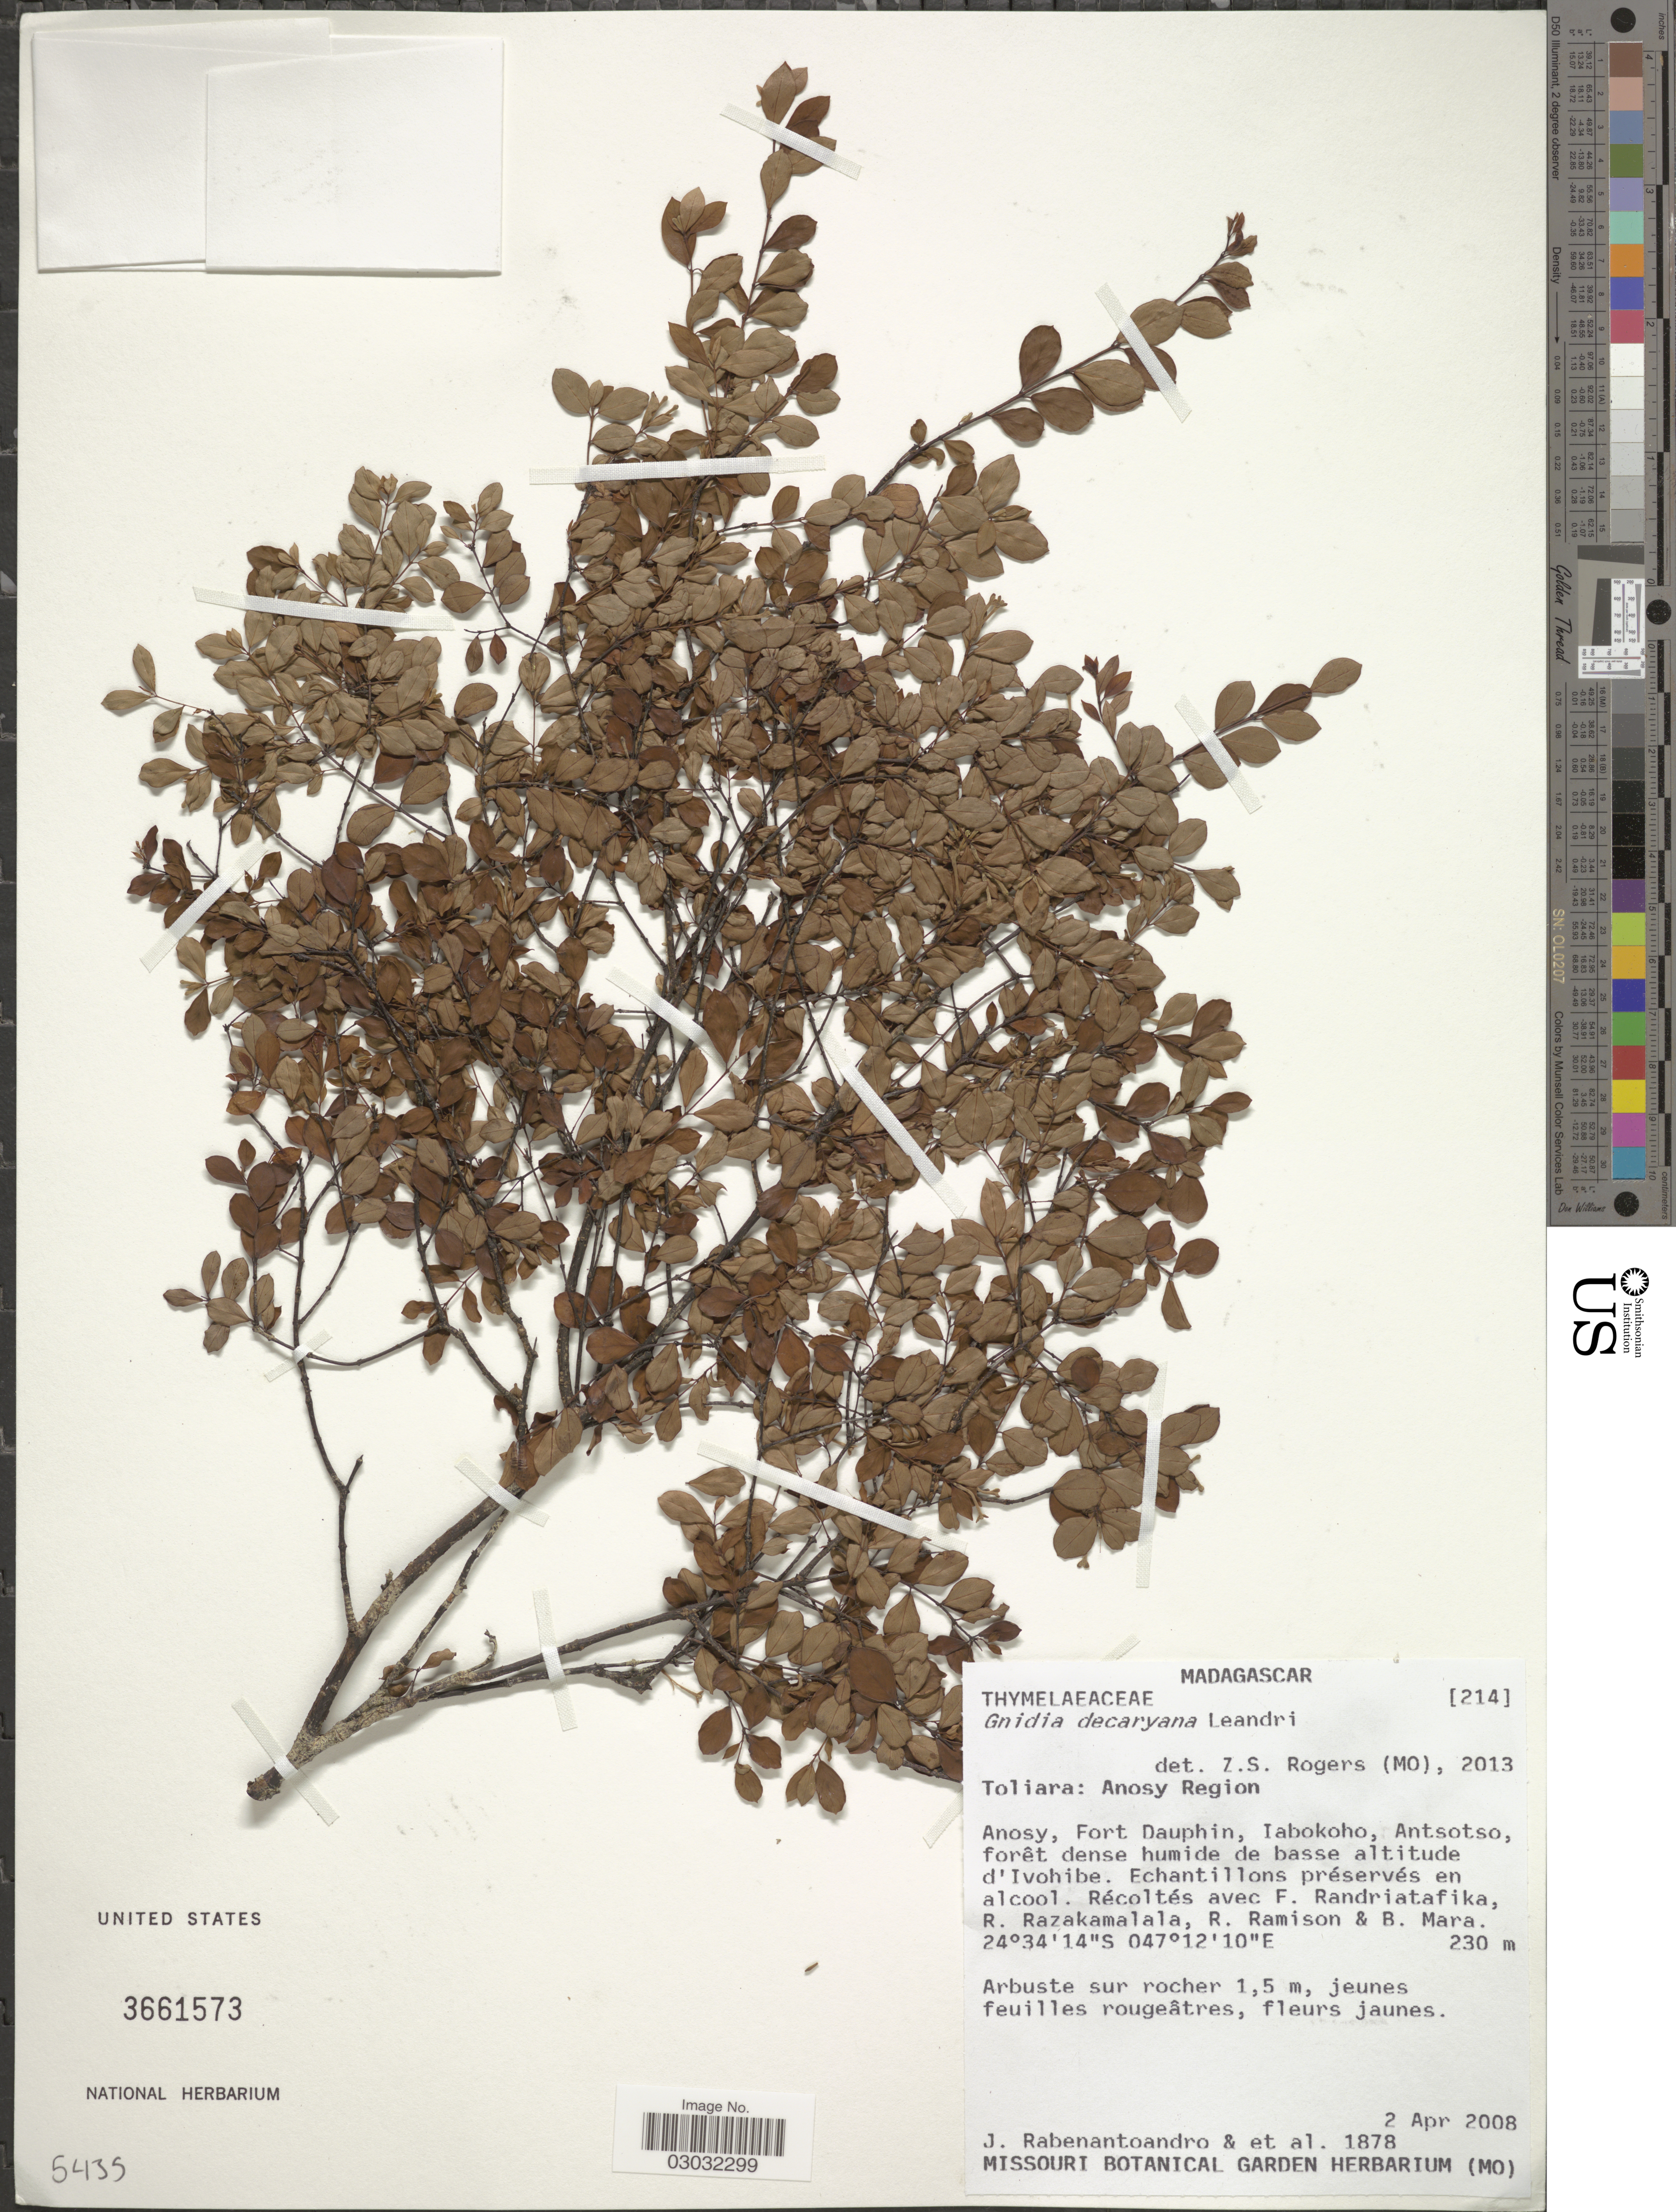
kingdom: Plantae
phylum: Tracheophyta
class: Magnoliopsida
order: Malvales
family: Thymelaeaceae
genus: Lasiosiphon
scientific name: Lasiosiphon leandreanus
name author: Boatwr. & J.C. Manning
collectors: J. Rabenantoandro, F. Randriatafika, R. Razakamalala, R. Ramison & B. Mara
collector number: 1878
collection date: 2008-04-02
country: Madagascar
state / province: Anosy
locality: Anosy Region. Anosy, Fort Dauphin, Iabokoho, Antsotso, forêt dense humide de basse altitude d'Ivohibe.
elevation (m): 230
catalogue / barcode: US 3661573